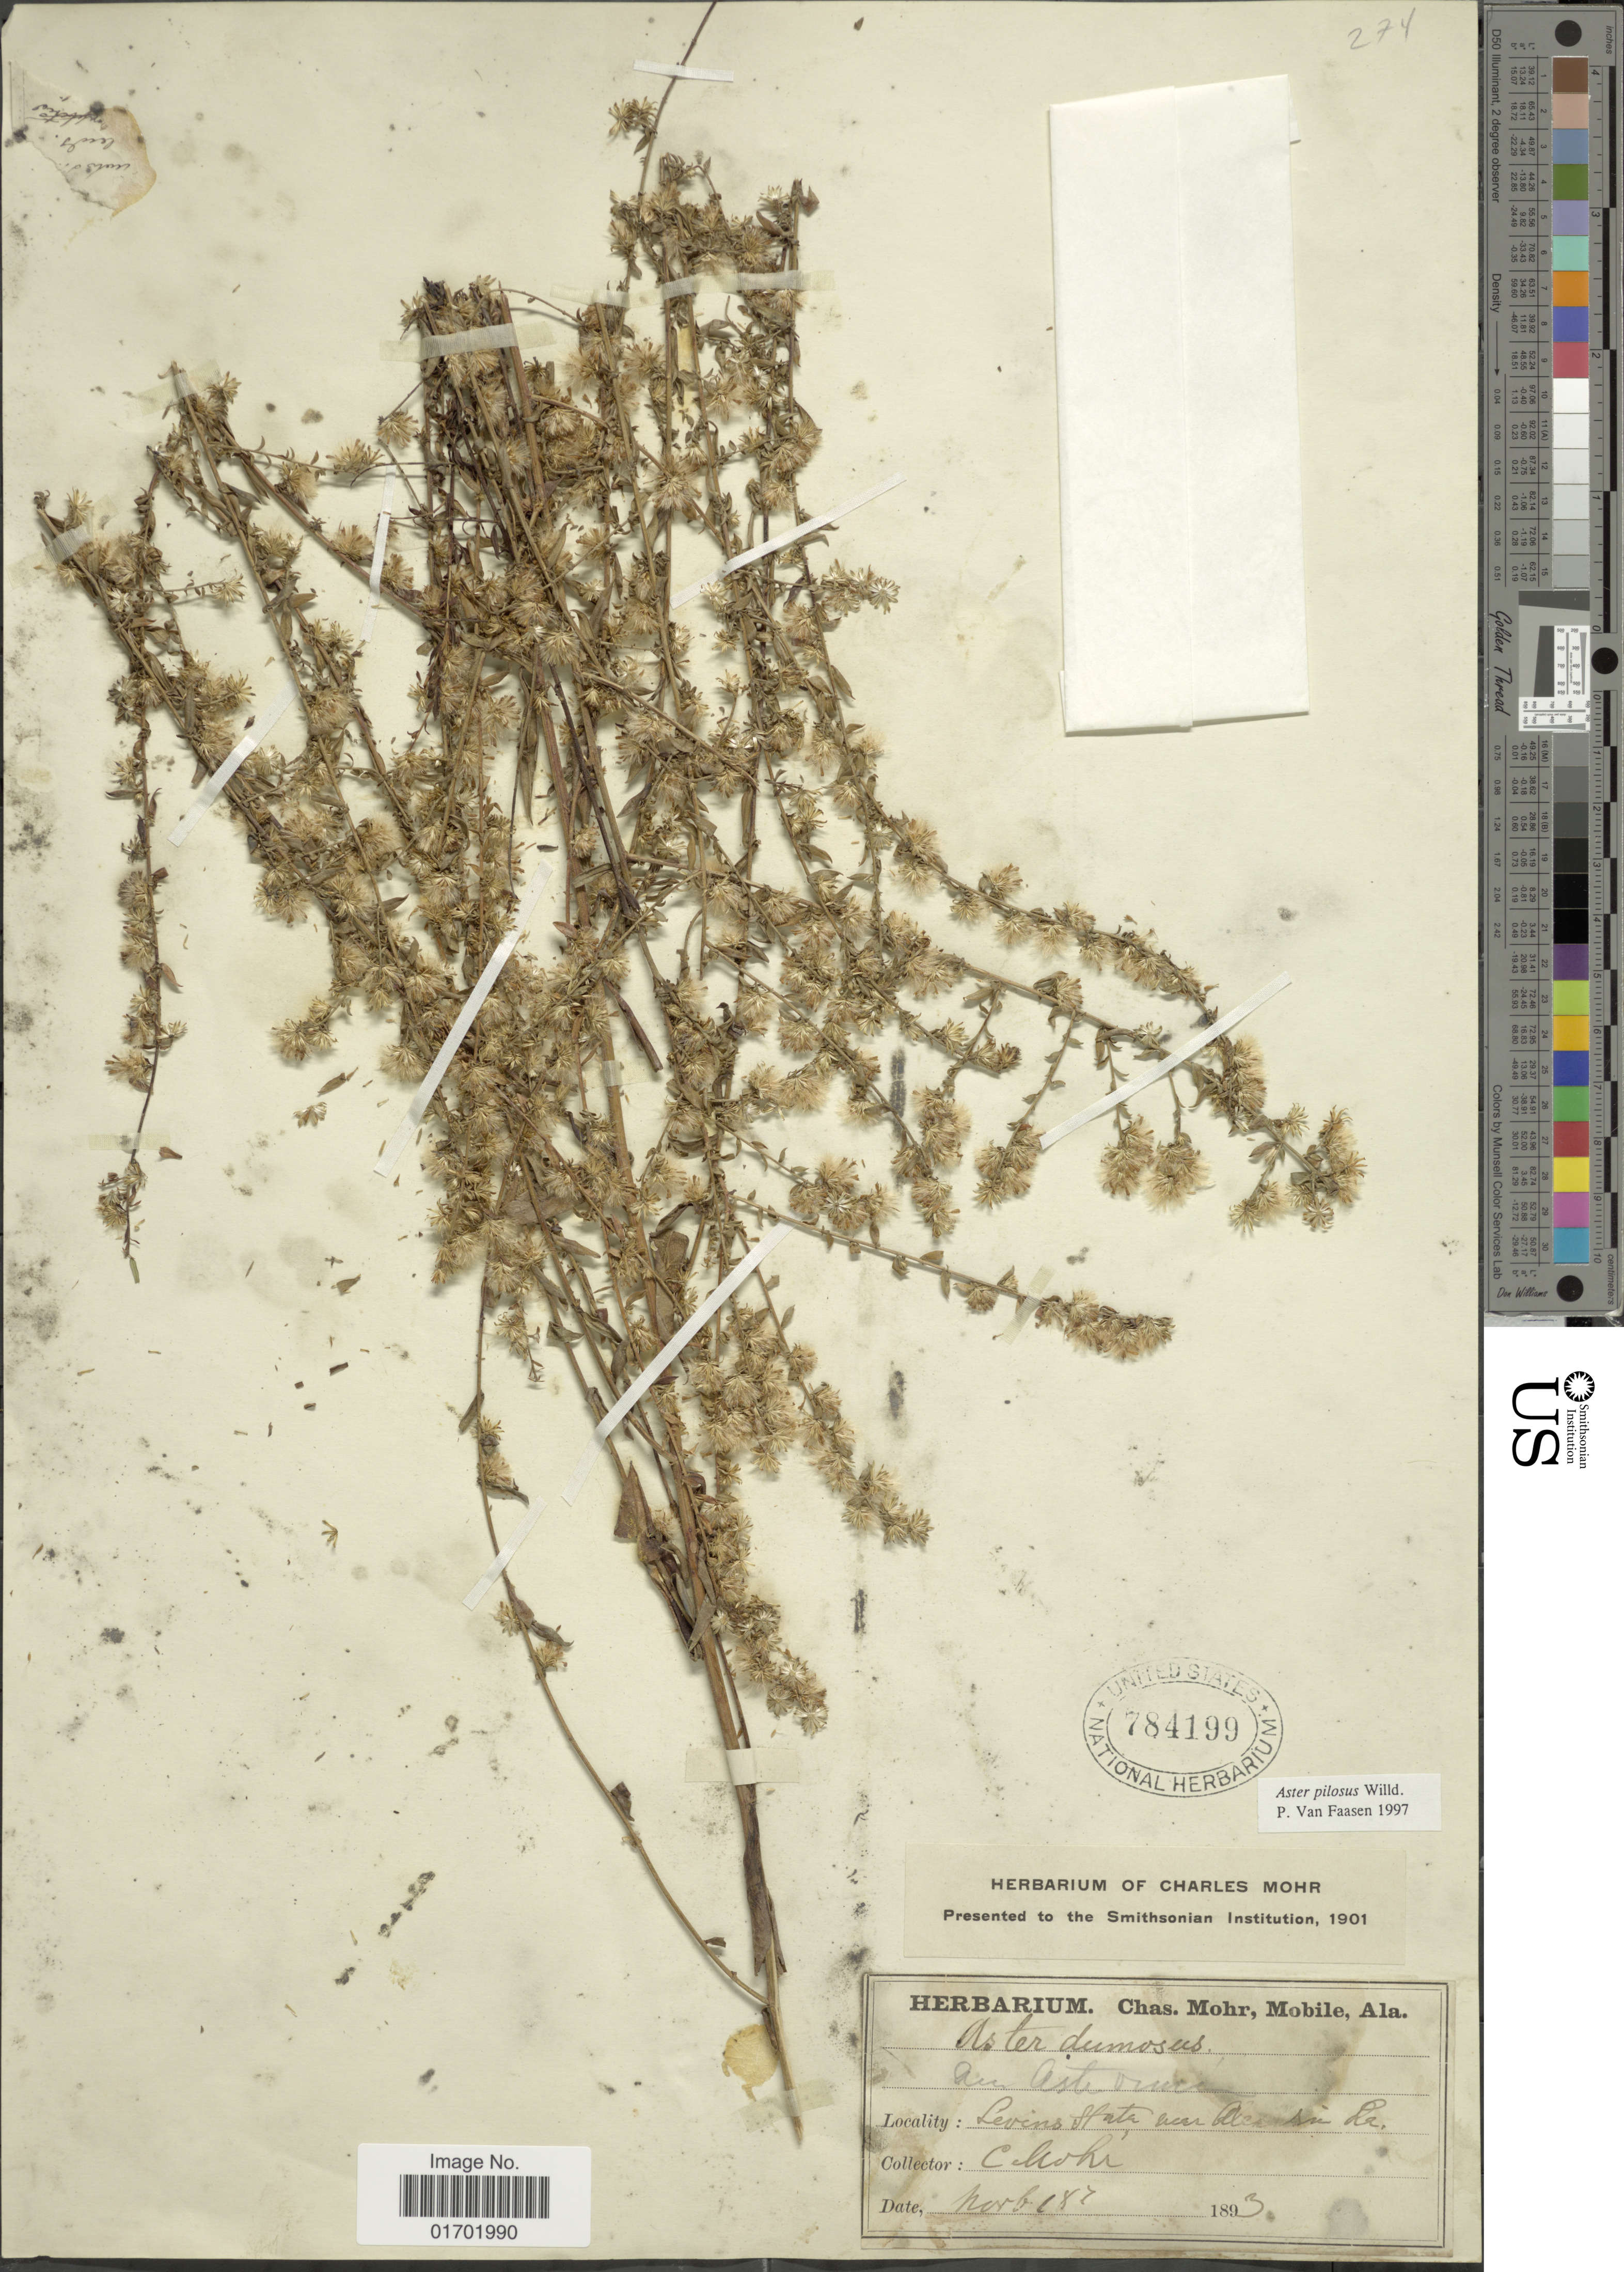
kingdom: Plantae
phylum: Tracheophyta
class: Magnoliopsida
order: Asterales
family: Asteraceae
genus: Symphyotrichum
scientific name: Symphyotrichum pilosum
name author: (Willd.) G.L. Nesom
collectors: Mohr, C. T. (herbarium)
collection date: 1893-11-18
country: United States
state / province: Louisiana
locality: Levins Statn near Alexandria, La.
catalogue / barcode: US 784199